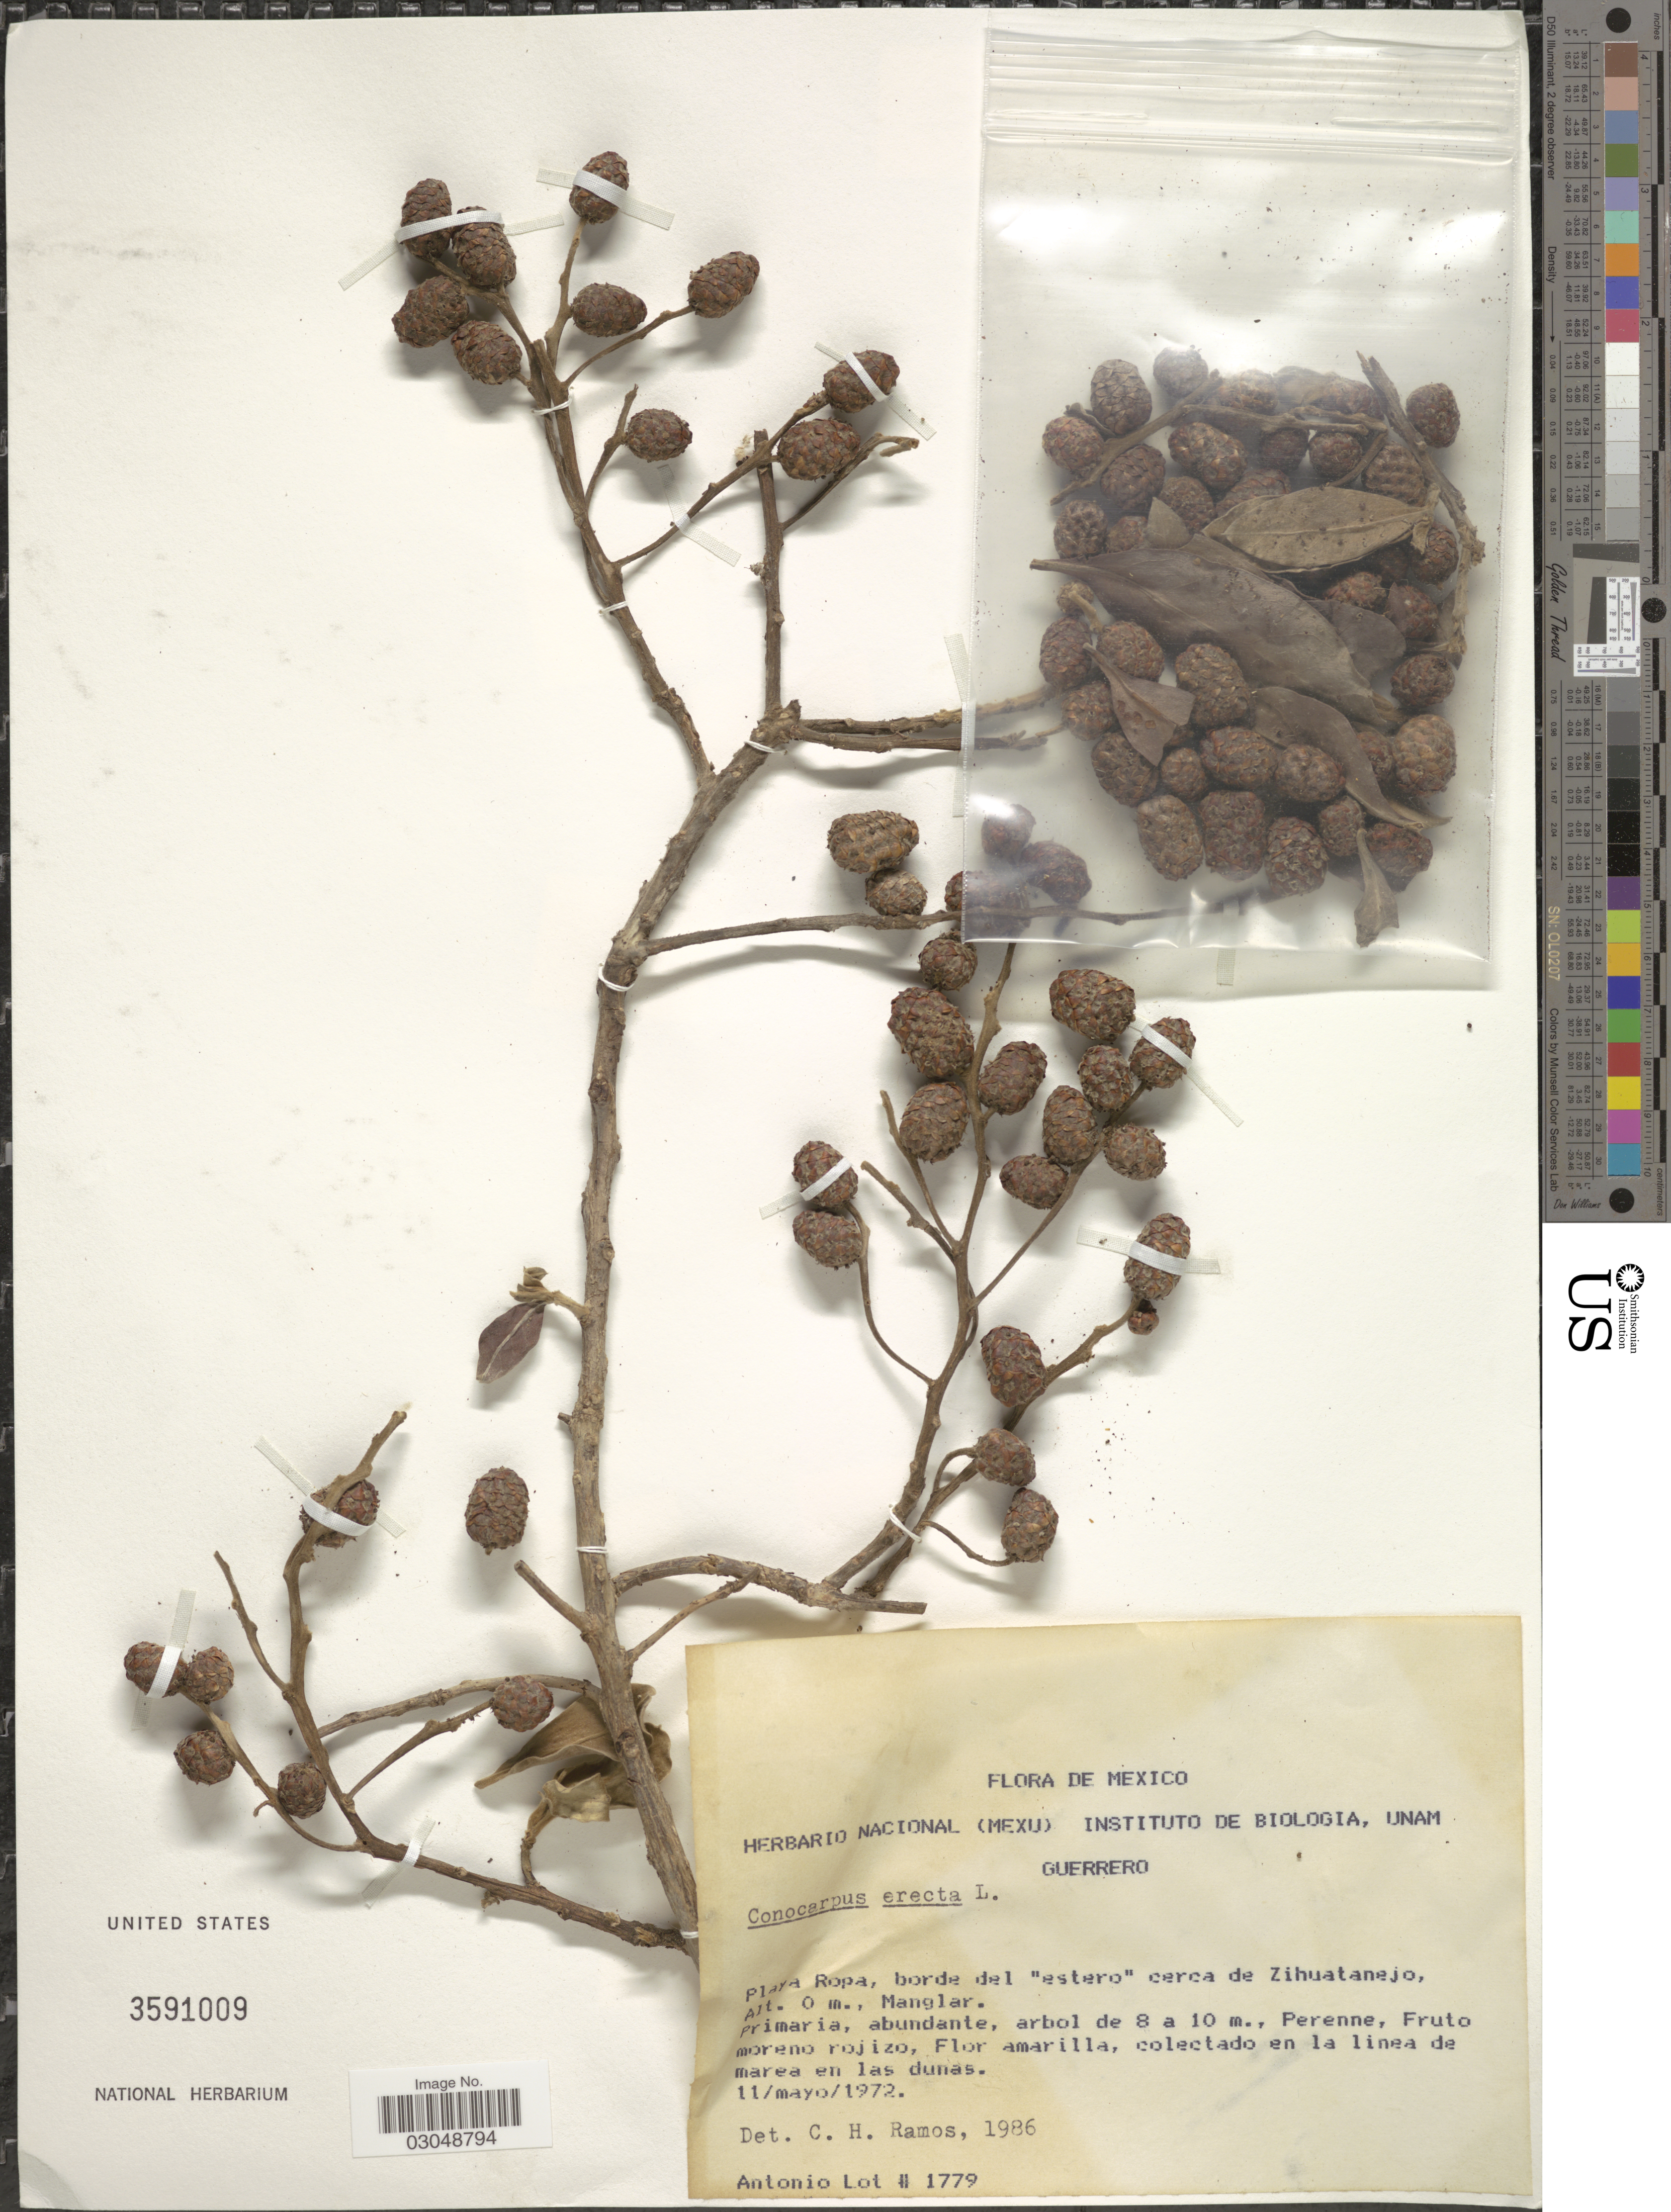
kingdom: Plantae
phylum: Tracheophyta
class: Magnoliopsida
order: Myrtales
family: Combretaceae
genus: Conocarpus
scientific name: Conocarpus erectus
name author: L.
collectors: Lot, A.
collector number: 1779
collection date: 1972-05-11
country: Mexico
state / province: Guerrero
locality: Playa Ropa, borde del "estero" cerca de Zihuatanejo.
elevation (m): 0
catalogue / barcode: US 3591009